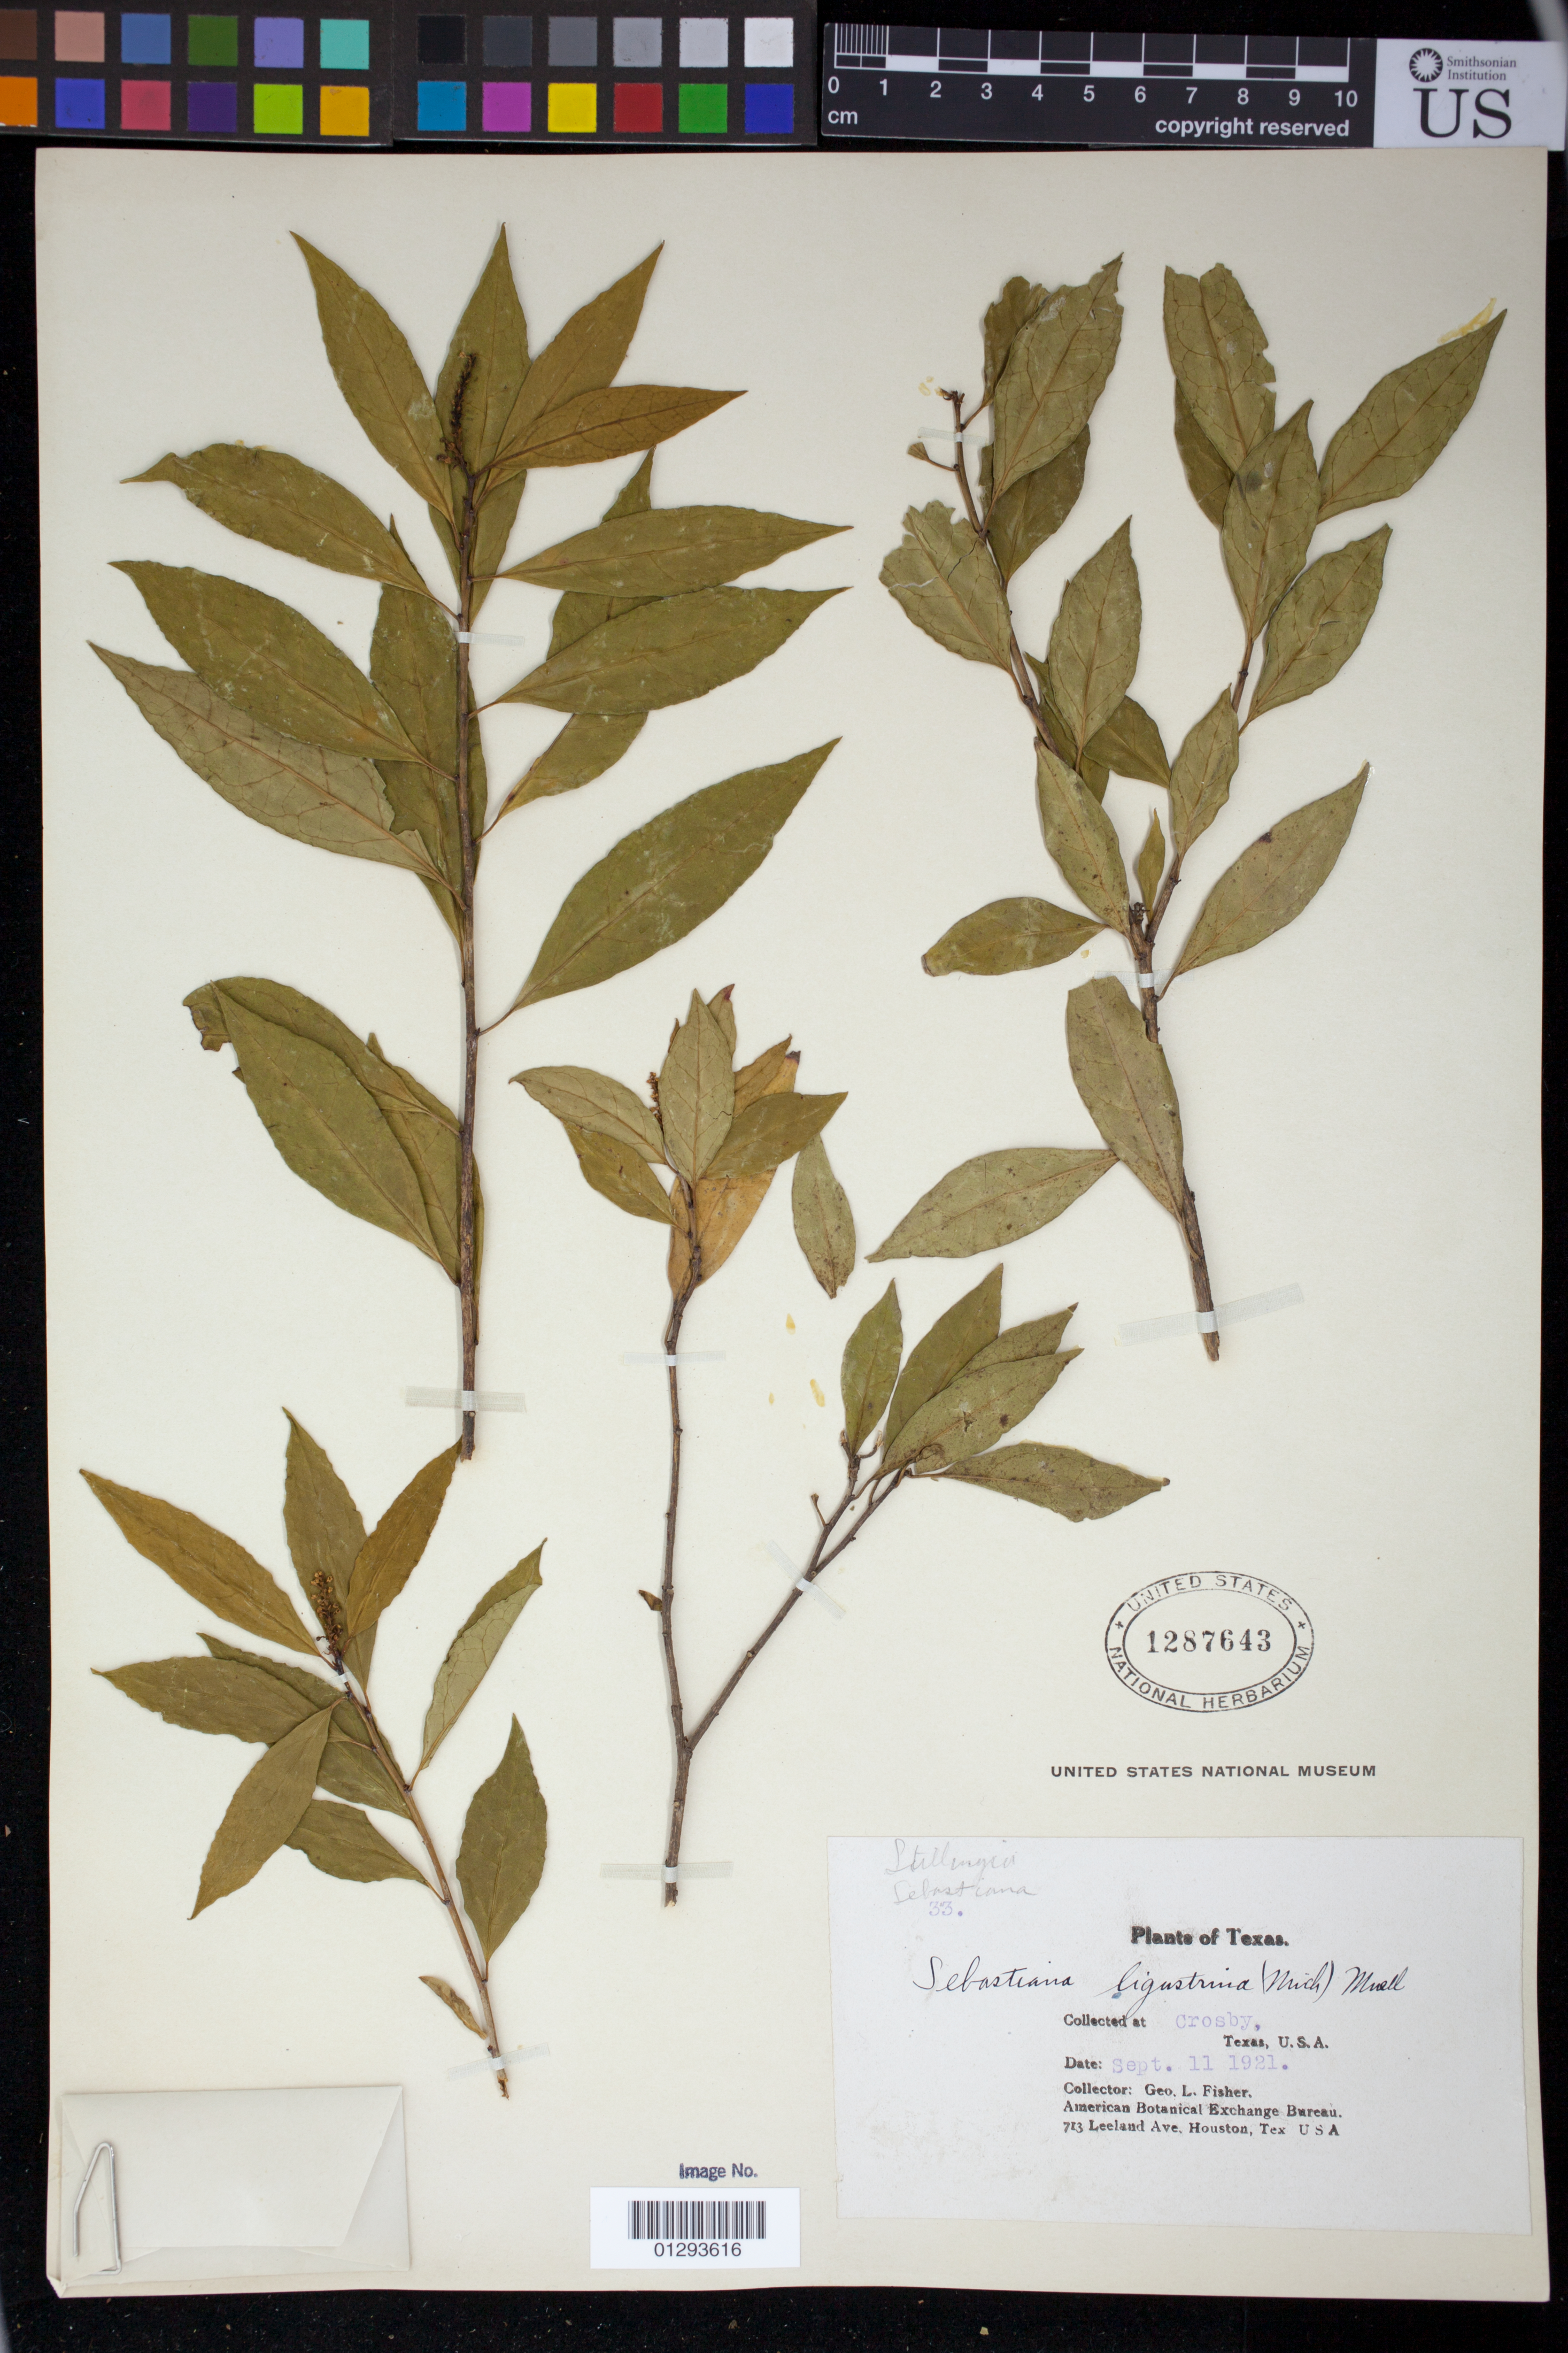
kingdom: Plantae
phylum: Tracheophyta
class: Magnoliopsida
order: Malpighiales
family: Euphorbiaceae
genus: Sebastiania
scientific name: Sebastiania fruticosa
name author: (Bartram) Fernald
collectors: G. L. Fisher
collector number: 33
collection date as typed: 11 Sep 1921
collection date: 1921-09-11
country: United States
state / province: Texas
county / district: Harris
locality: Crosby.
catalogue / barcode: US 1287643